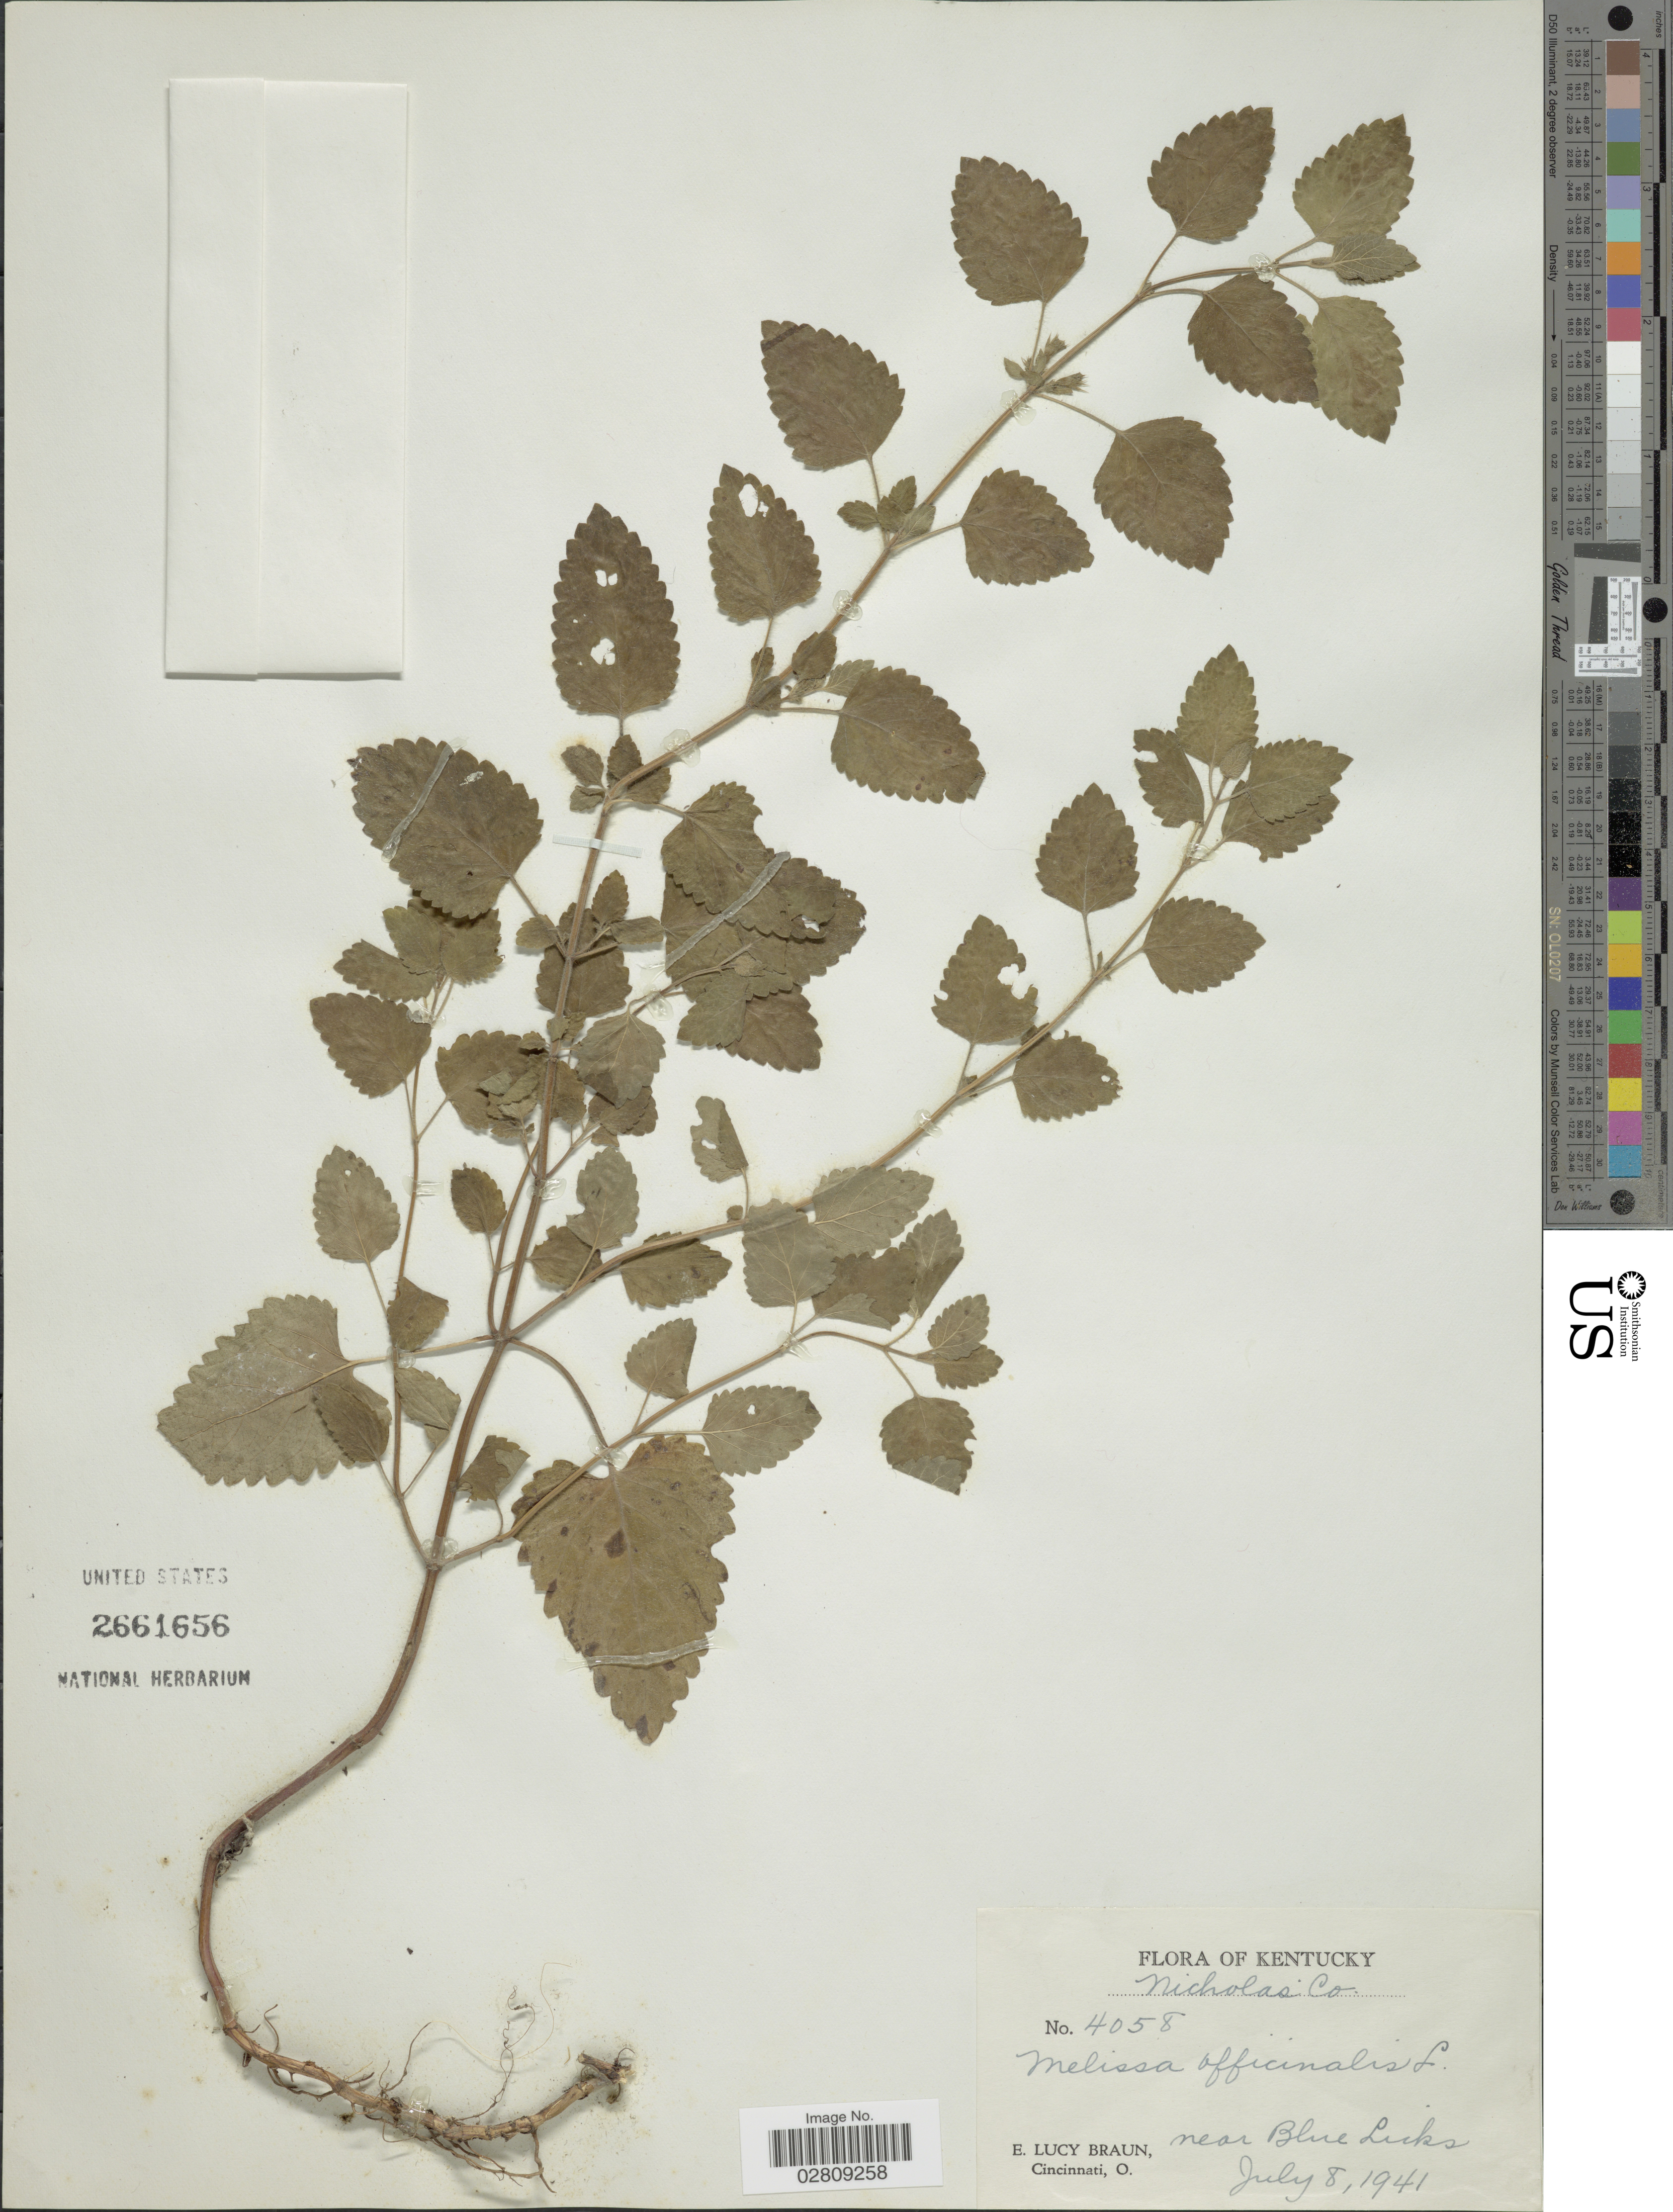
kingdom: Plantae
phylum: Tracheophyta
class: Magnoliopsida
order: Lamiales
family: Lamiaceae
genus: Melissa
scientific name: Melissa officinalis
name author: L.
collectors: E. L. Braun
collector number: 4058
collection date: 1941-07-08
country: United States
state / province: Kentucky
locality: Nicholas Co., near Blue Licks.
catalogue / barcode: US 2661656